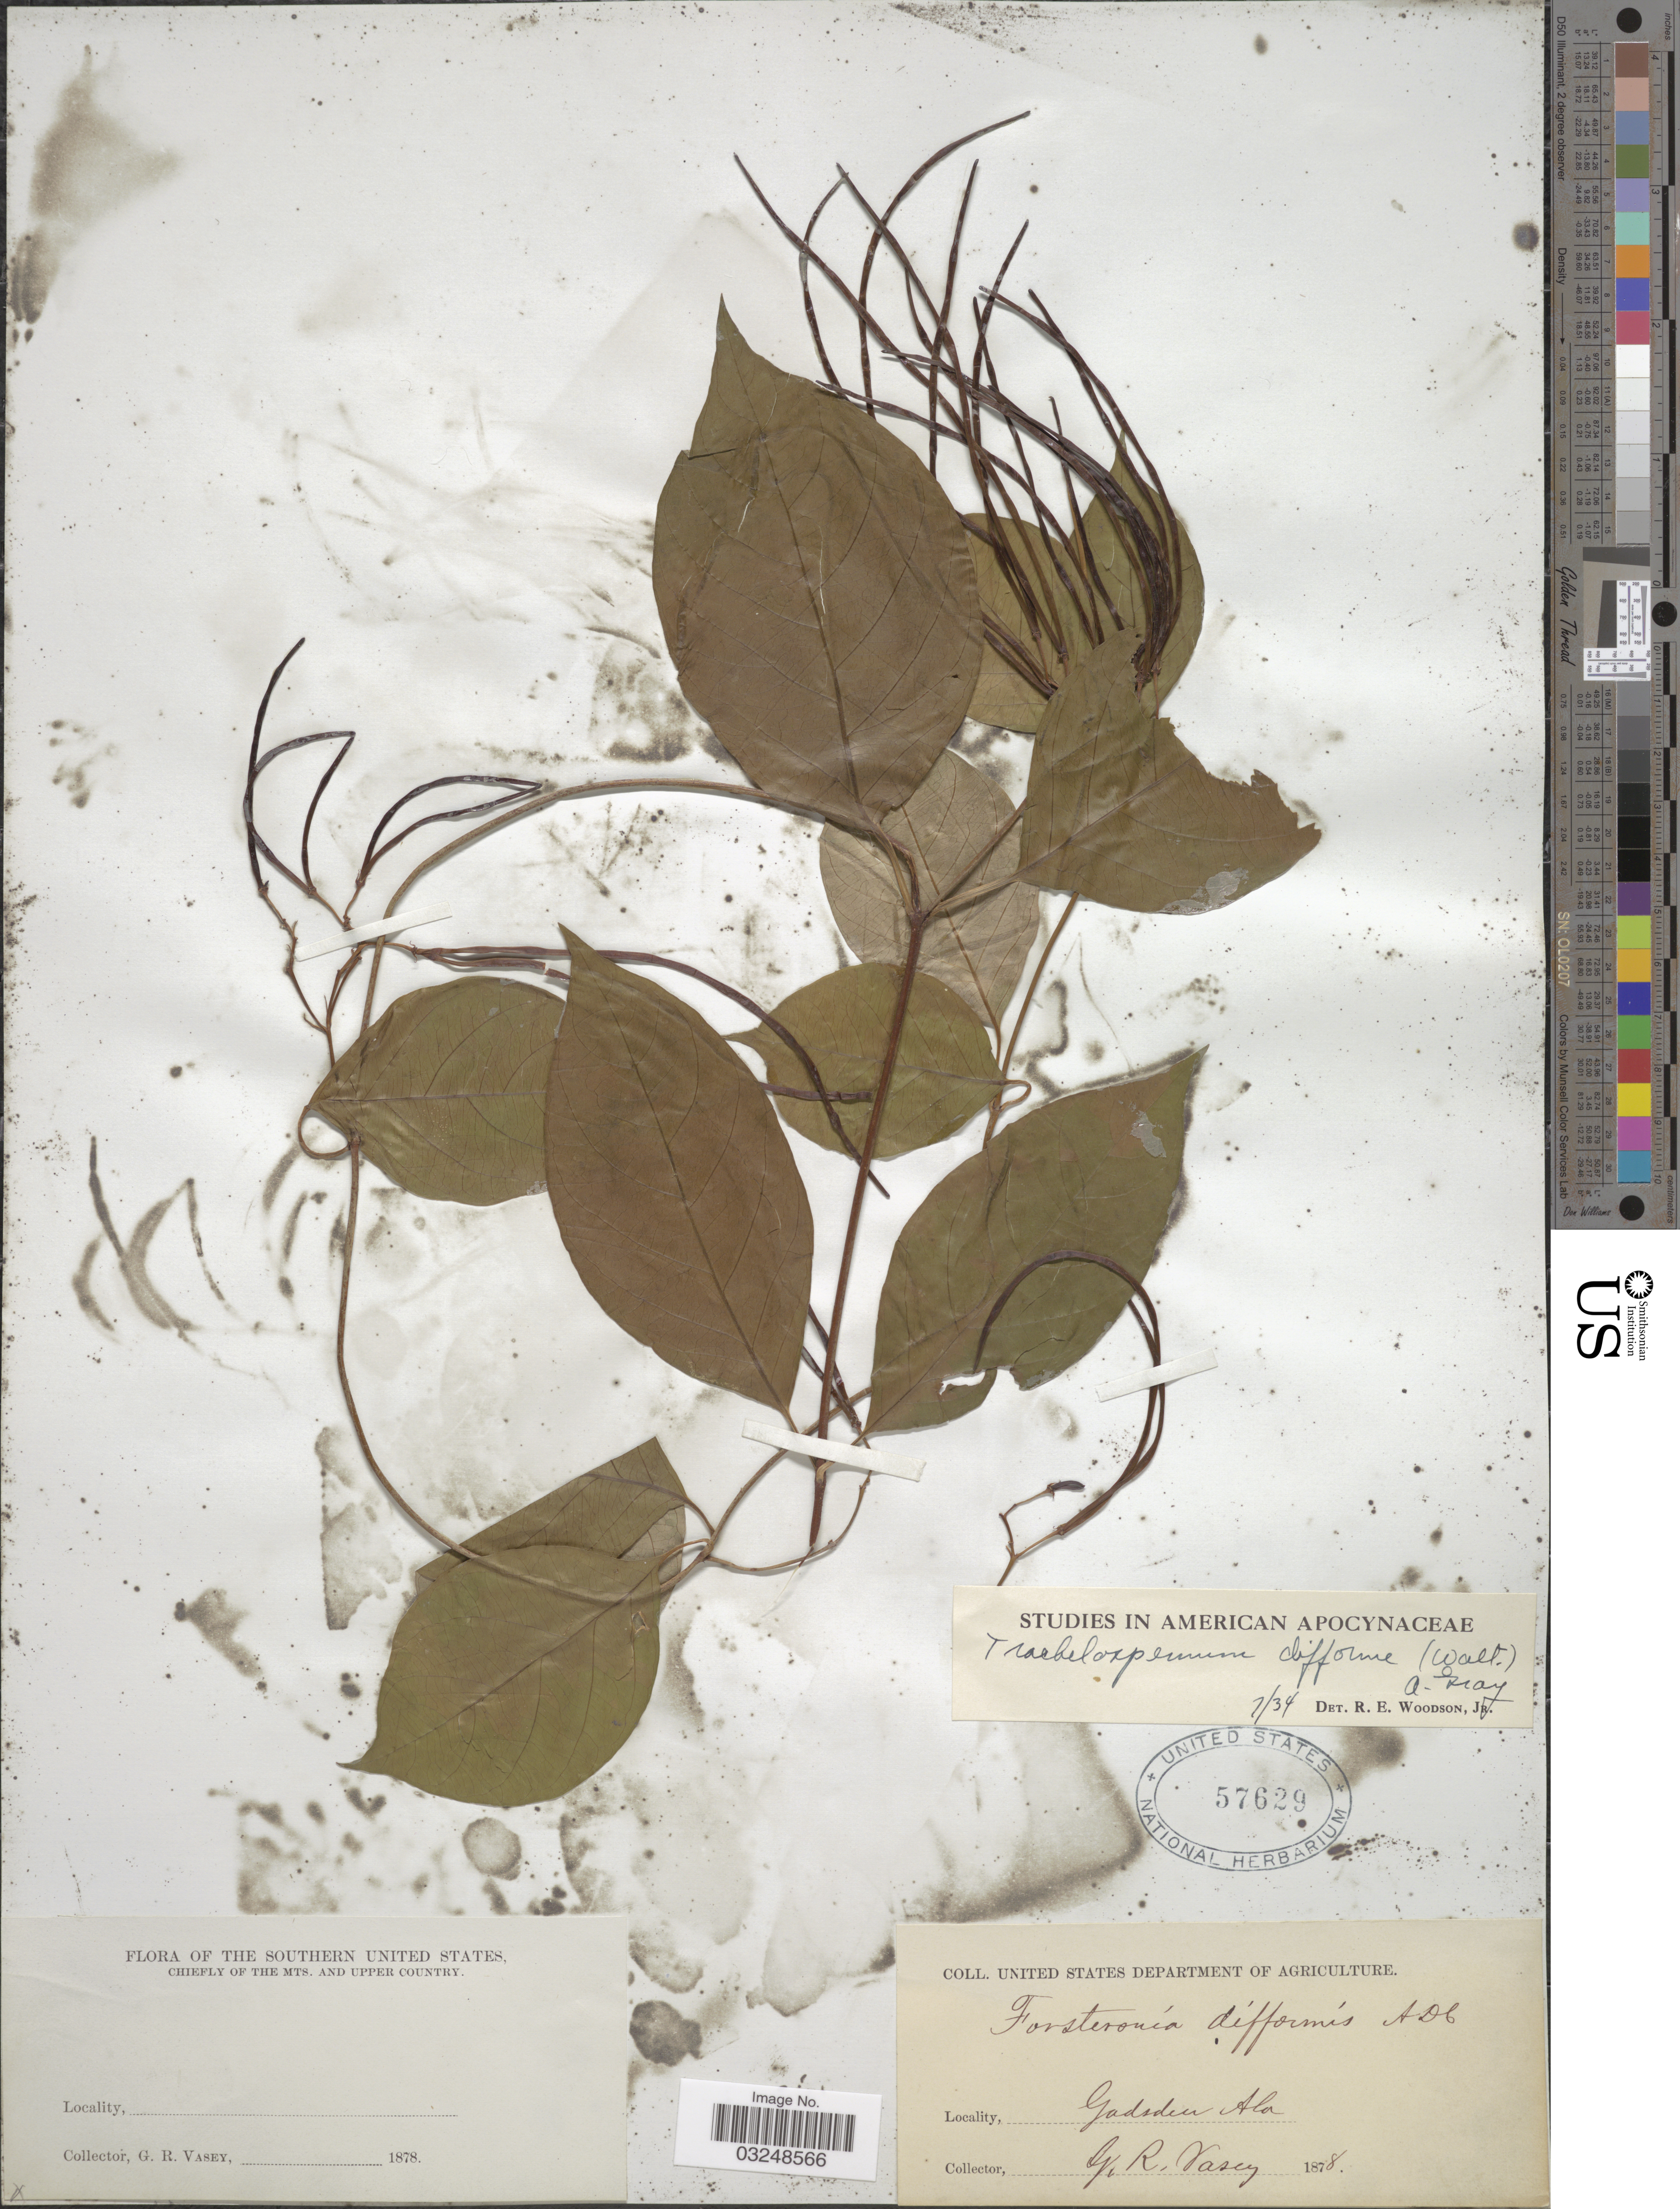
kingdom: Plantae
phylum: Tracheophyta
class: Magnoliopsida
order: Gentianales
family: Apocynaceae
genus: Trachelospermum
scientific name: Trachelospermum difforme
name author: (Walter) A. Gray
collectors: G. R. Vasey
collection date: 1878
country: United States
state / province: Alabama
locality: Gadsden, The Southern United States, Chiefly of The Mts. and Upper Country.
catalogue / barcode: US 57629